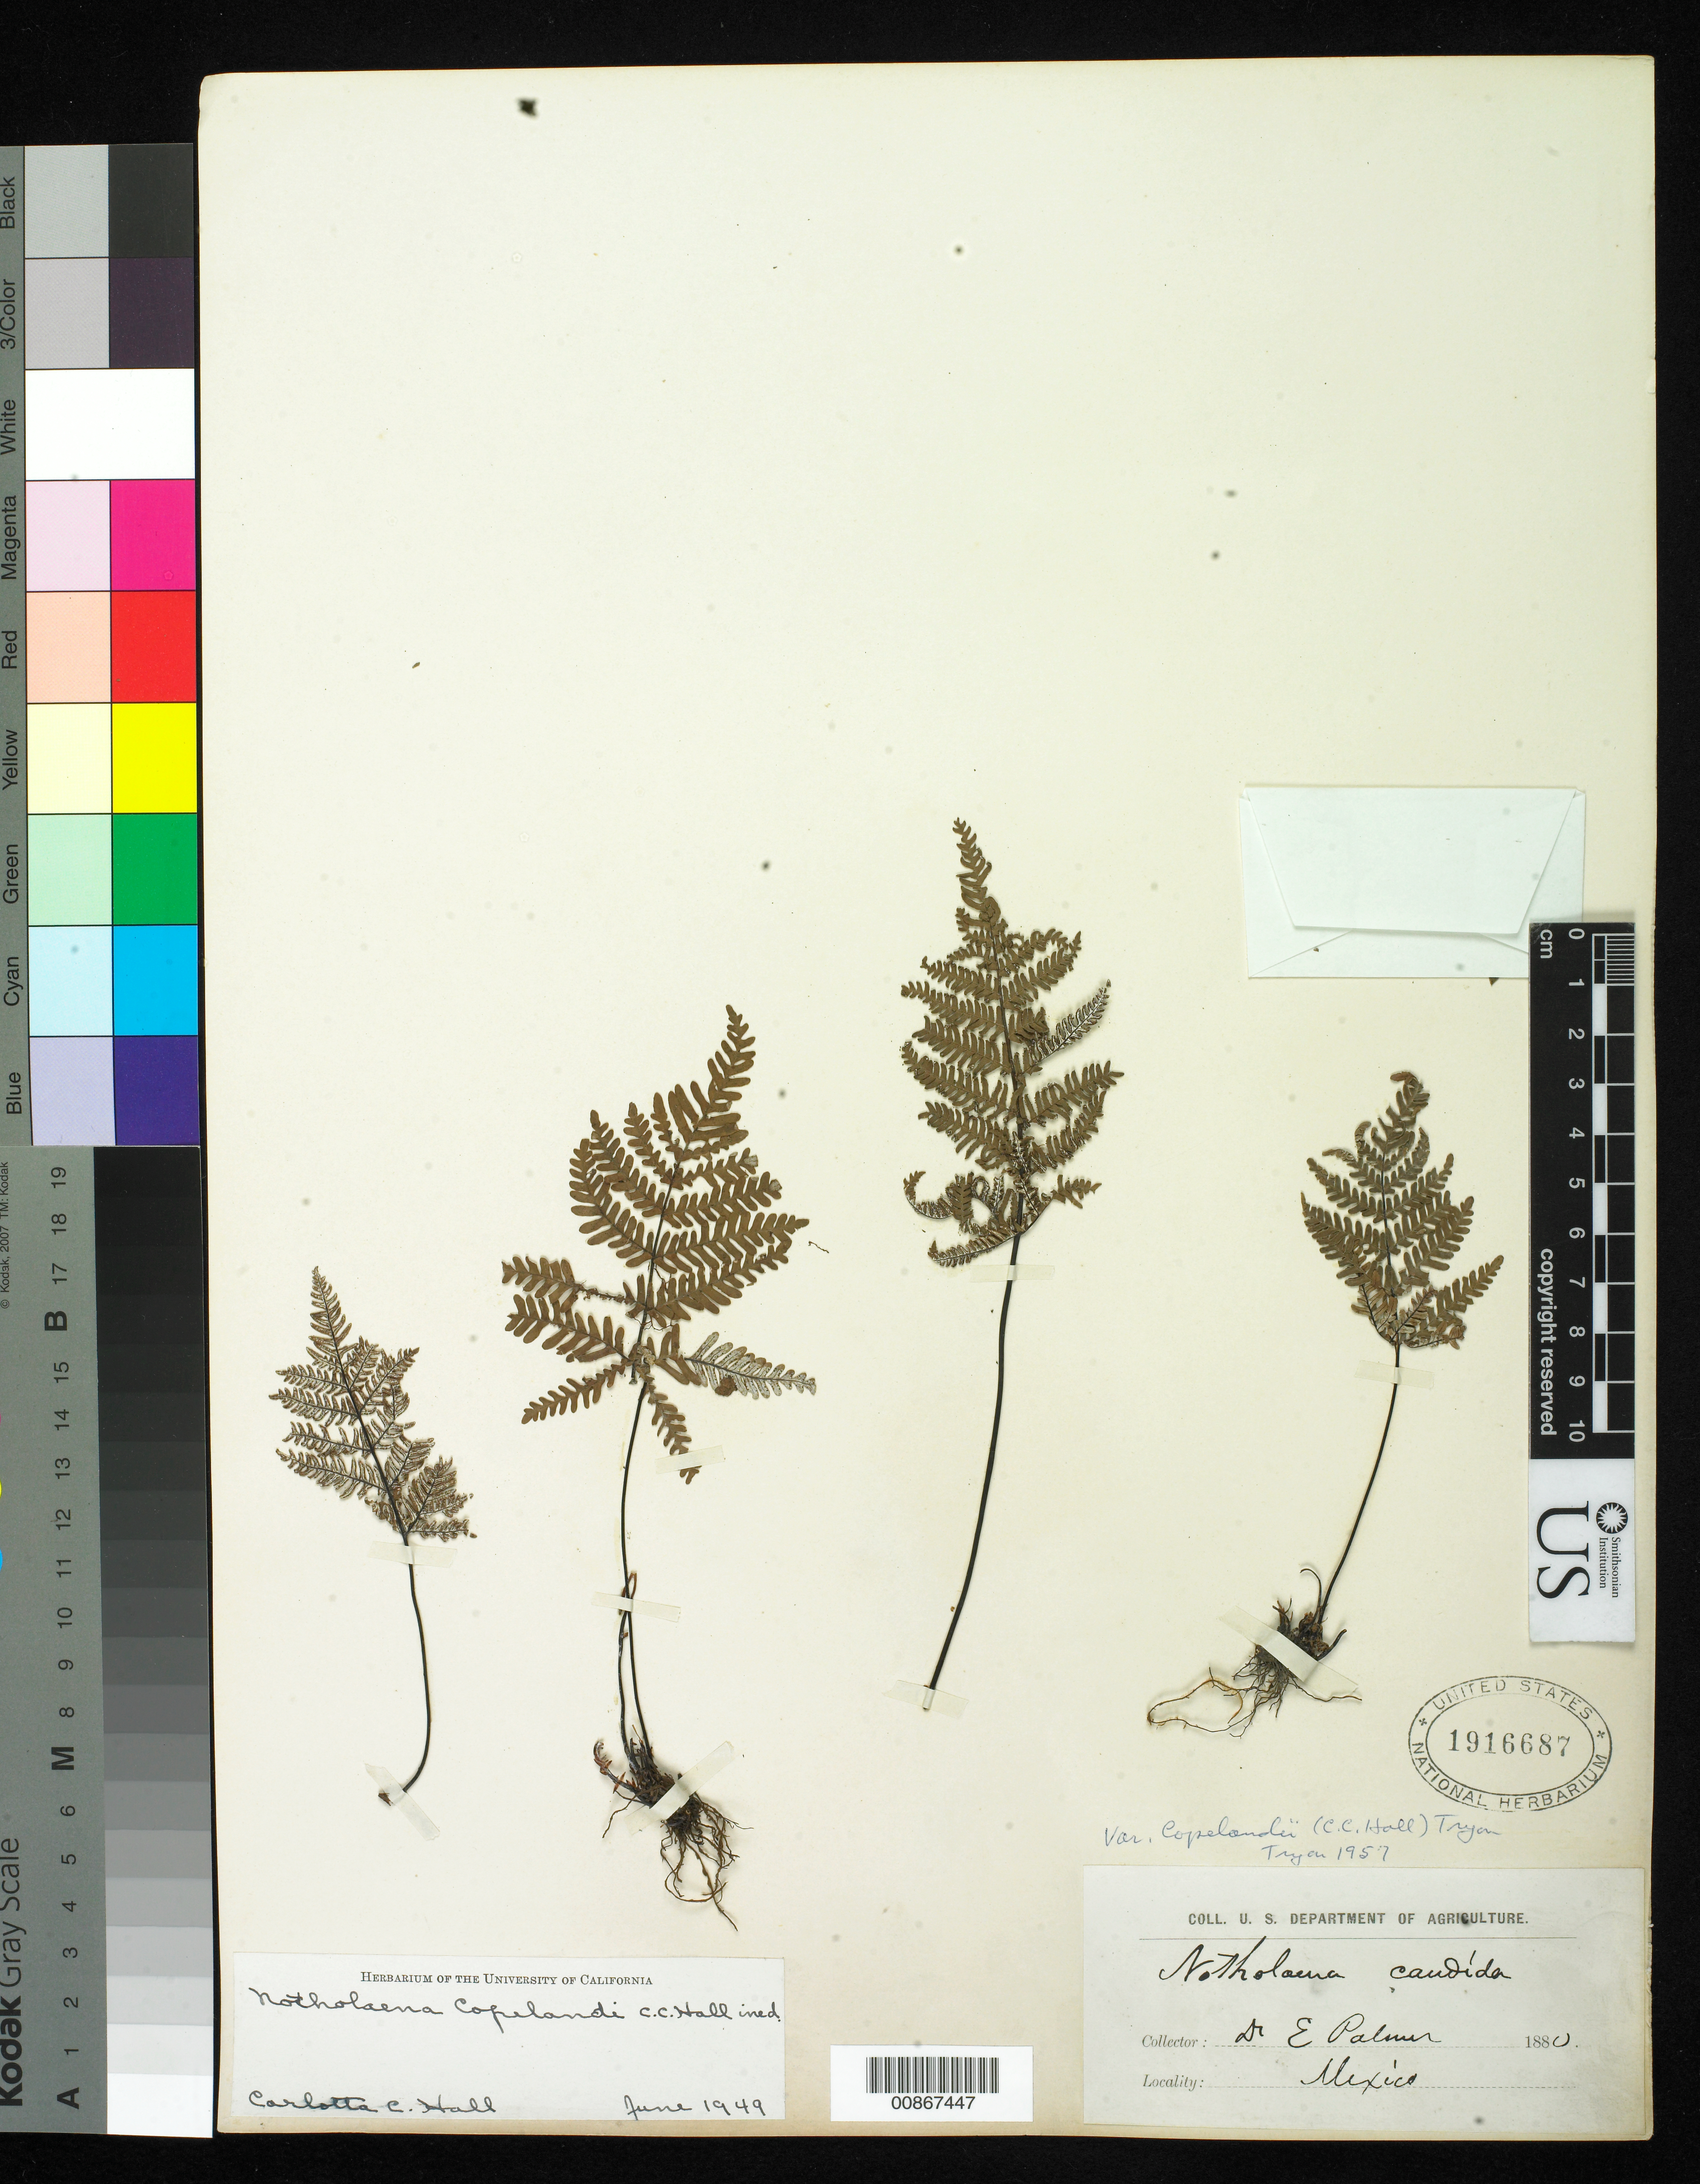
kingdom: Plantae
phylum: Tracheophyta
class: Polypodiopsida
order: Polypodiales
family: Pteridaceae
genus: Notholaena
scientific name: Notholaena candida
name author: (M. Martens) Hook.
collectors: E. Palmer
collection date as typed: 1880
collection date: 1880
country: Mexico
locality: Mexico.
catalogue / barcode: US 1916687